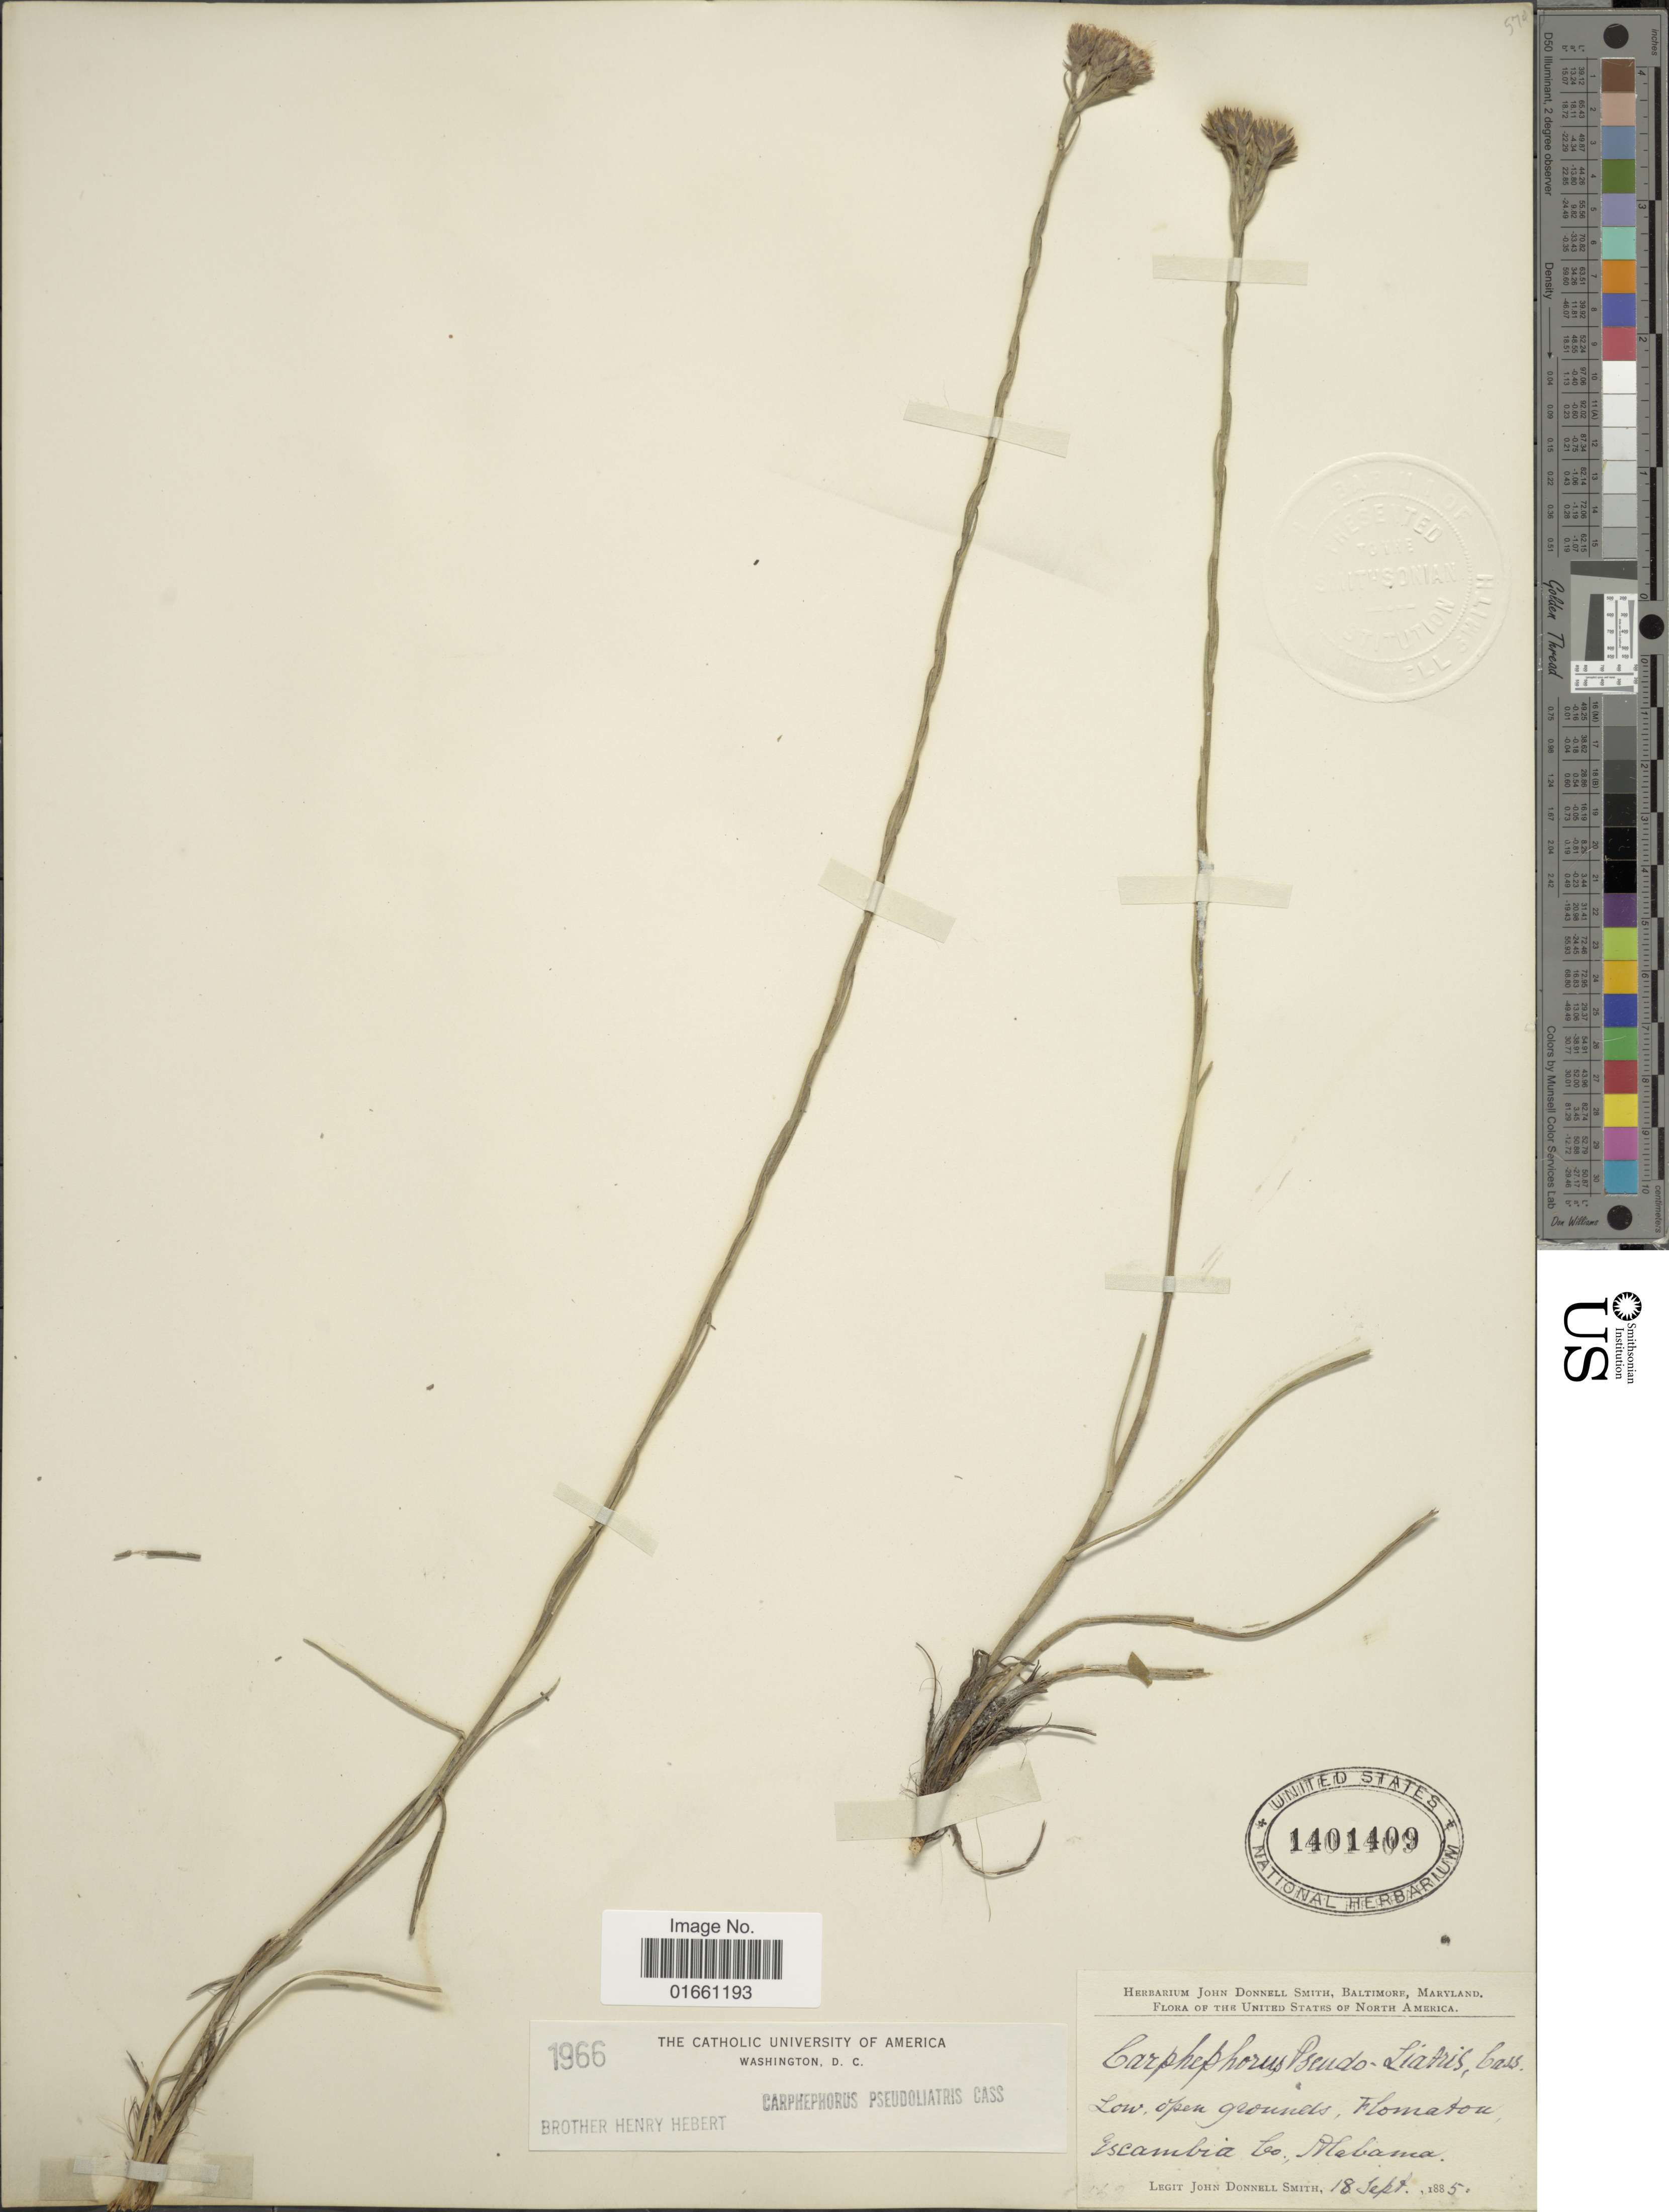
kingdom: Plantae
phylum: Tracheophyta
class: Magnoliopsida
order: Asterales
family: Asteraceae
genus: Carphephorus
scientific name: Carphephorus pseudoliatris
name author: Cass.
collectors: J. Donnell Smith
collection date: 1885-09-18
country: United States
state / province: Alabama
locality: The United States of North America, Low open grounds flomaton Escambia Co.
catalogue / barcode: US 1401409